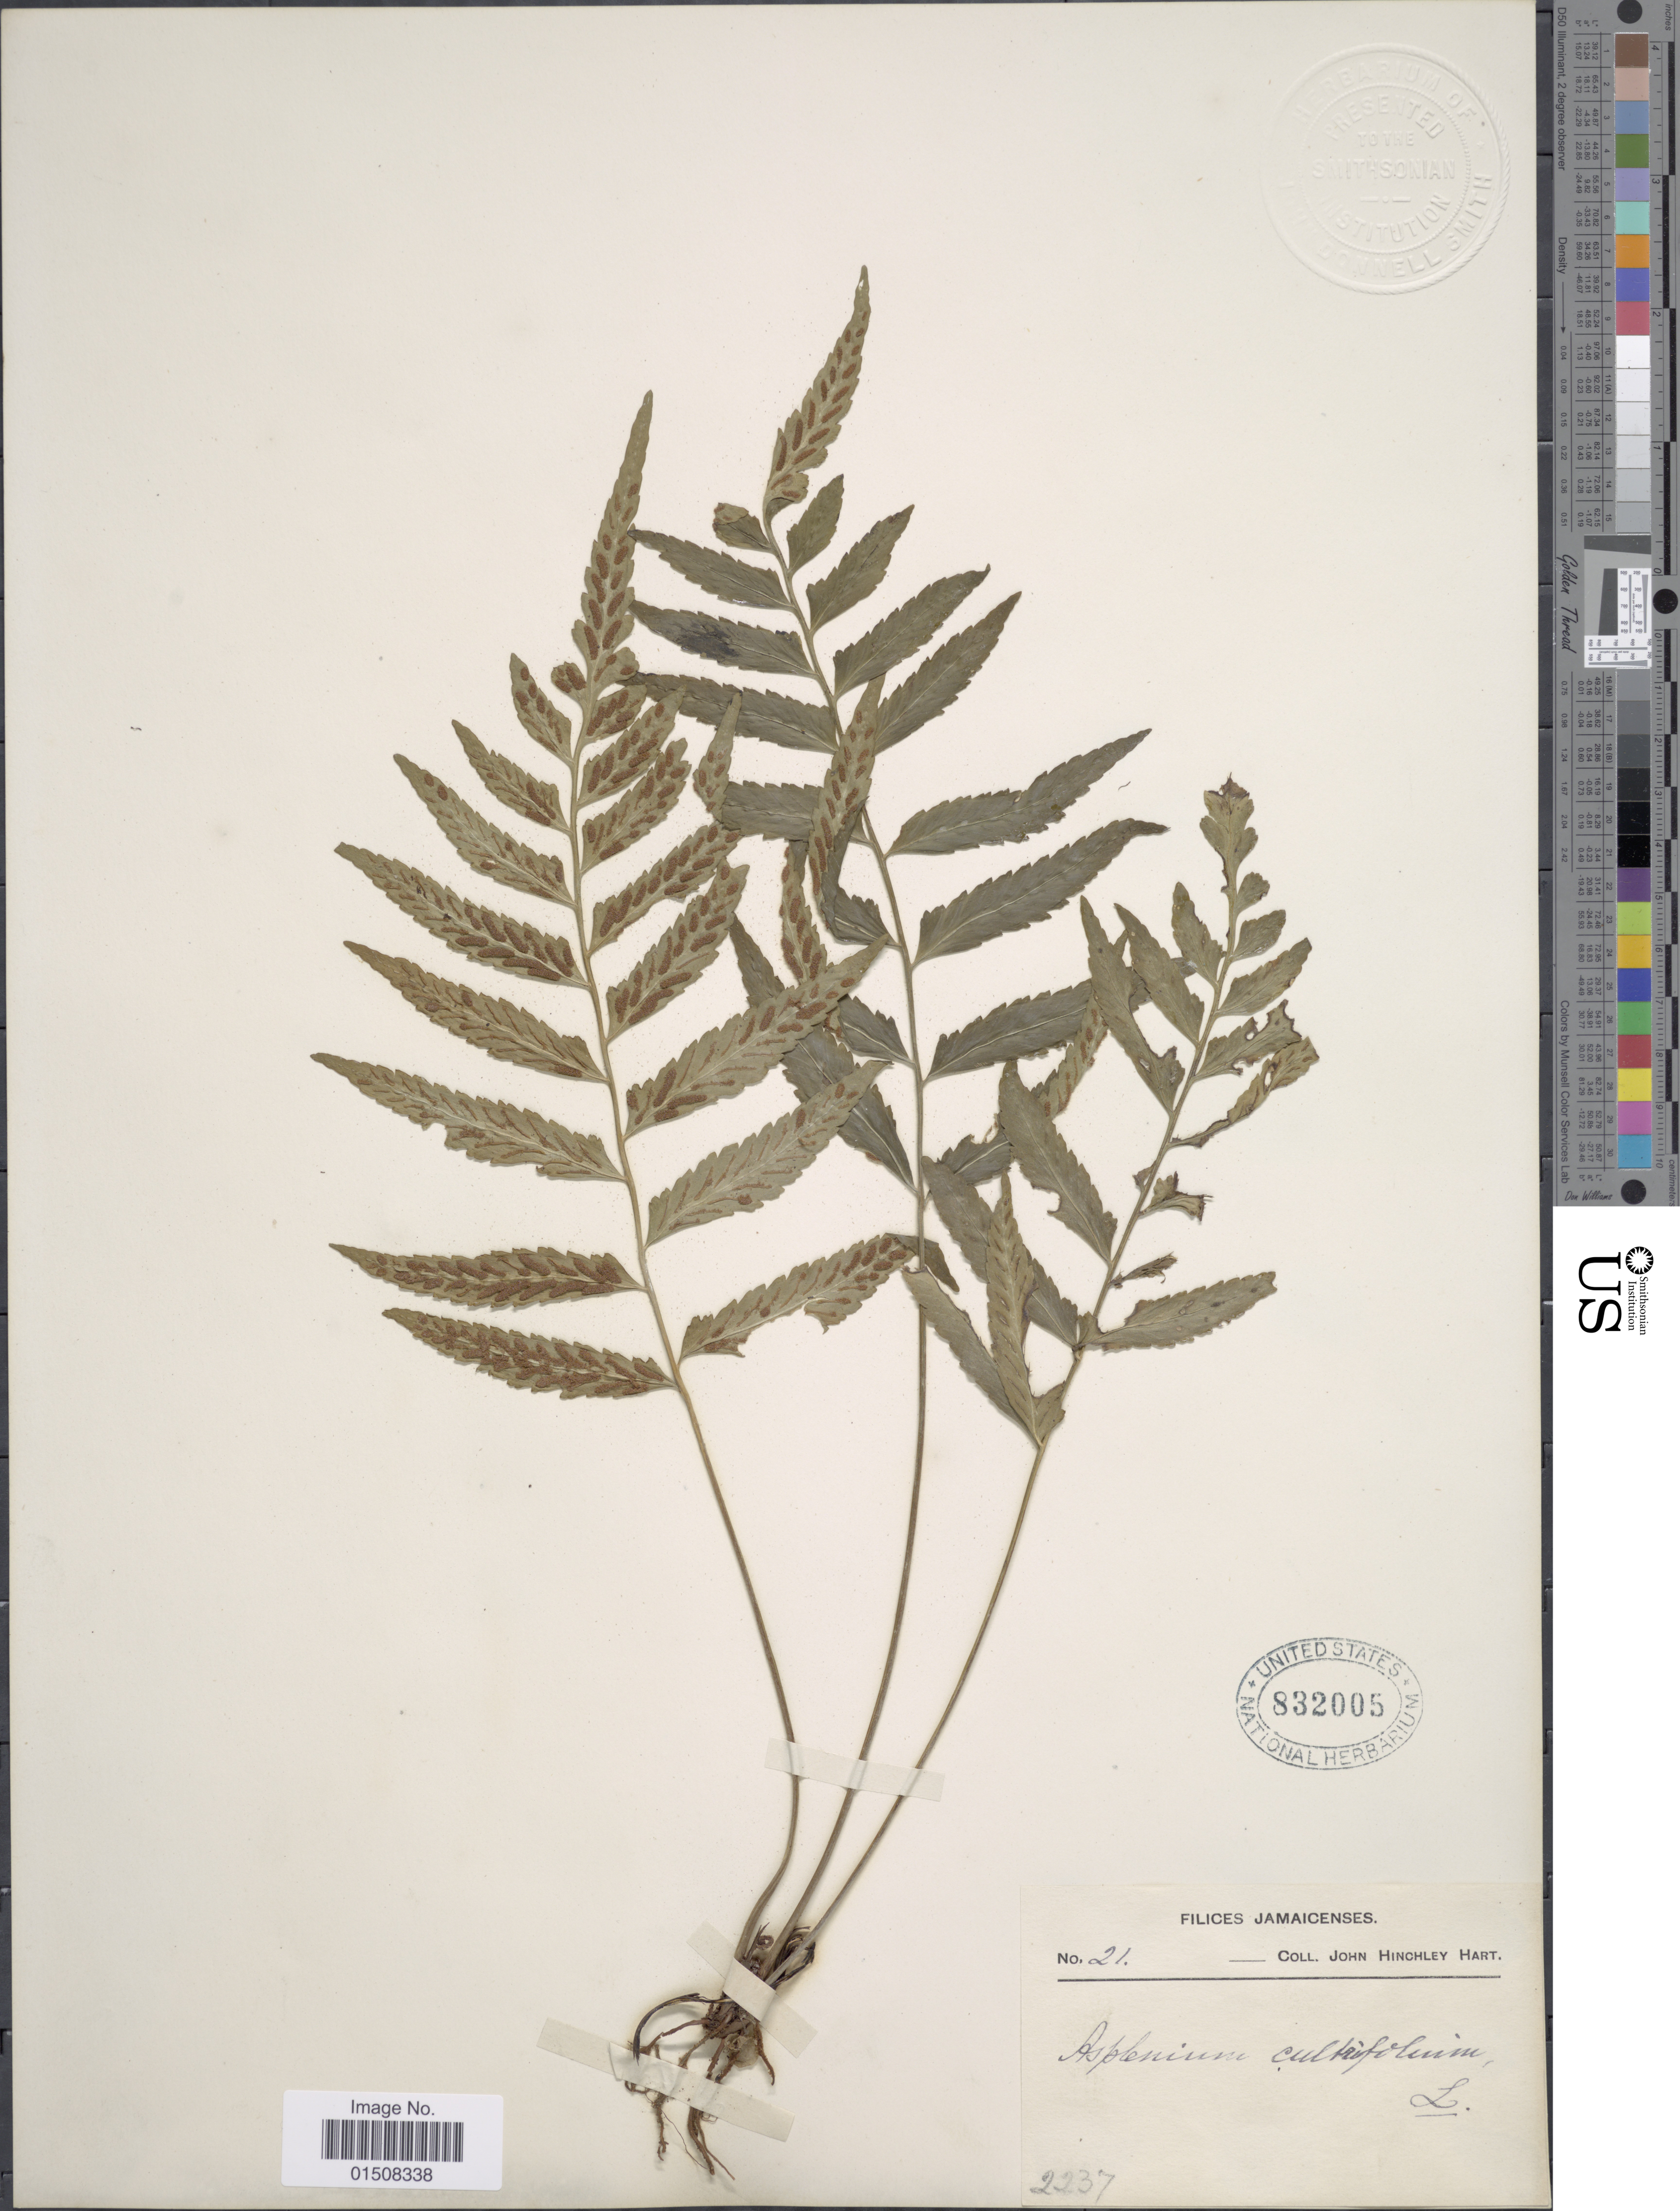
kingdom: Plantae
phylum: Tracheophyta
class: Polypodiopsida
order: Polypodiales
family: Aspleniaceae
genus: Asplenium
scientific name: Asplenium abscissum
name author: Willd.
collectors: J. H. Hart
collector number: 21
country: Jamaica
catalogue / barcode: US 832005